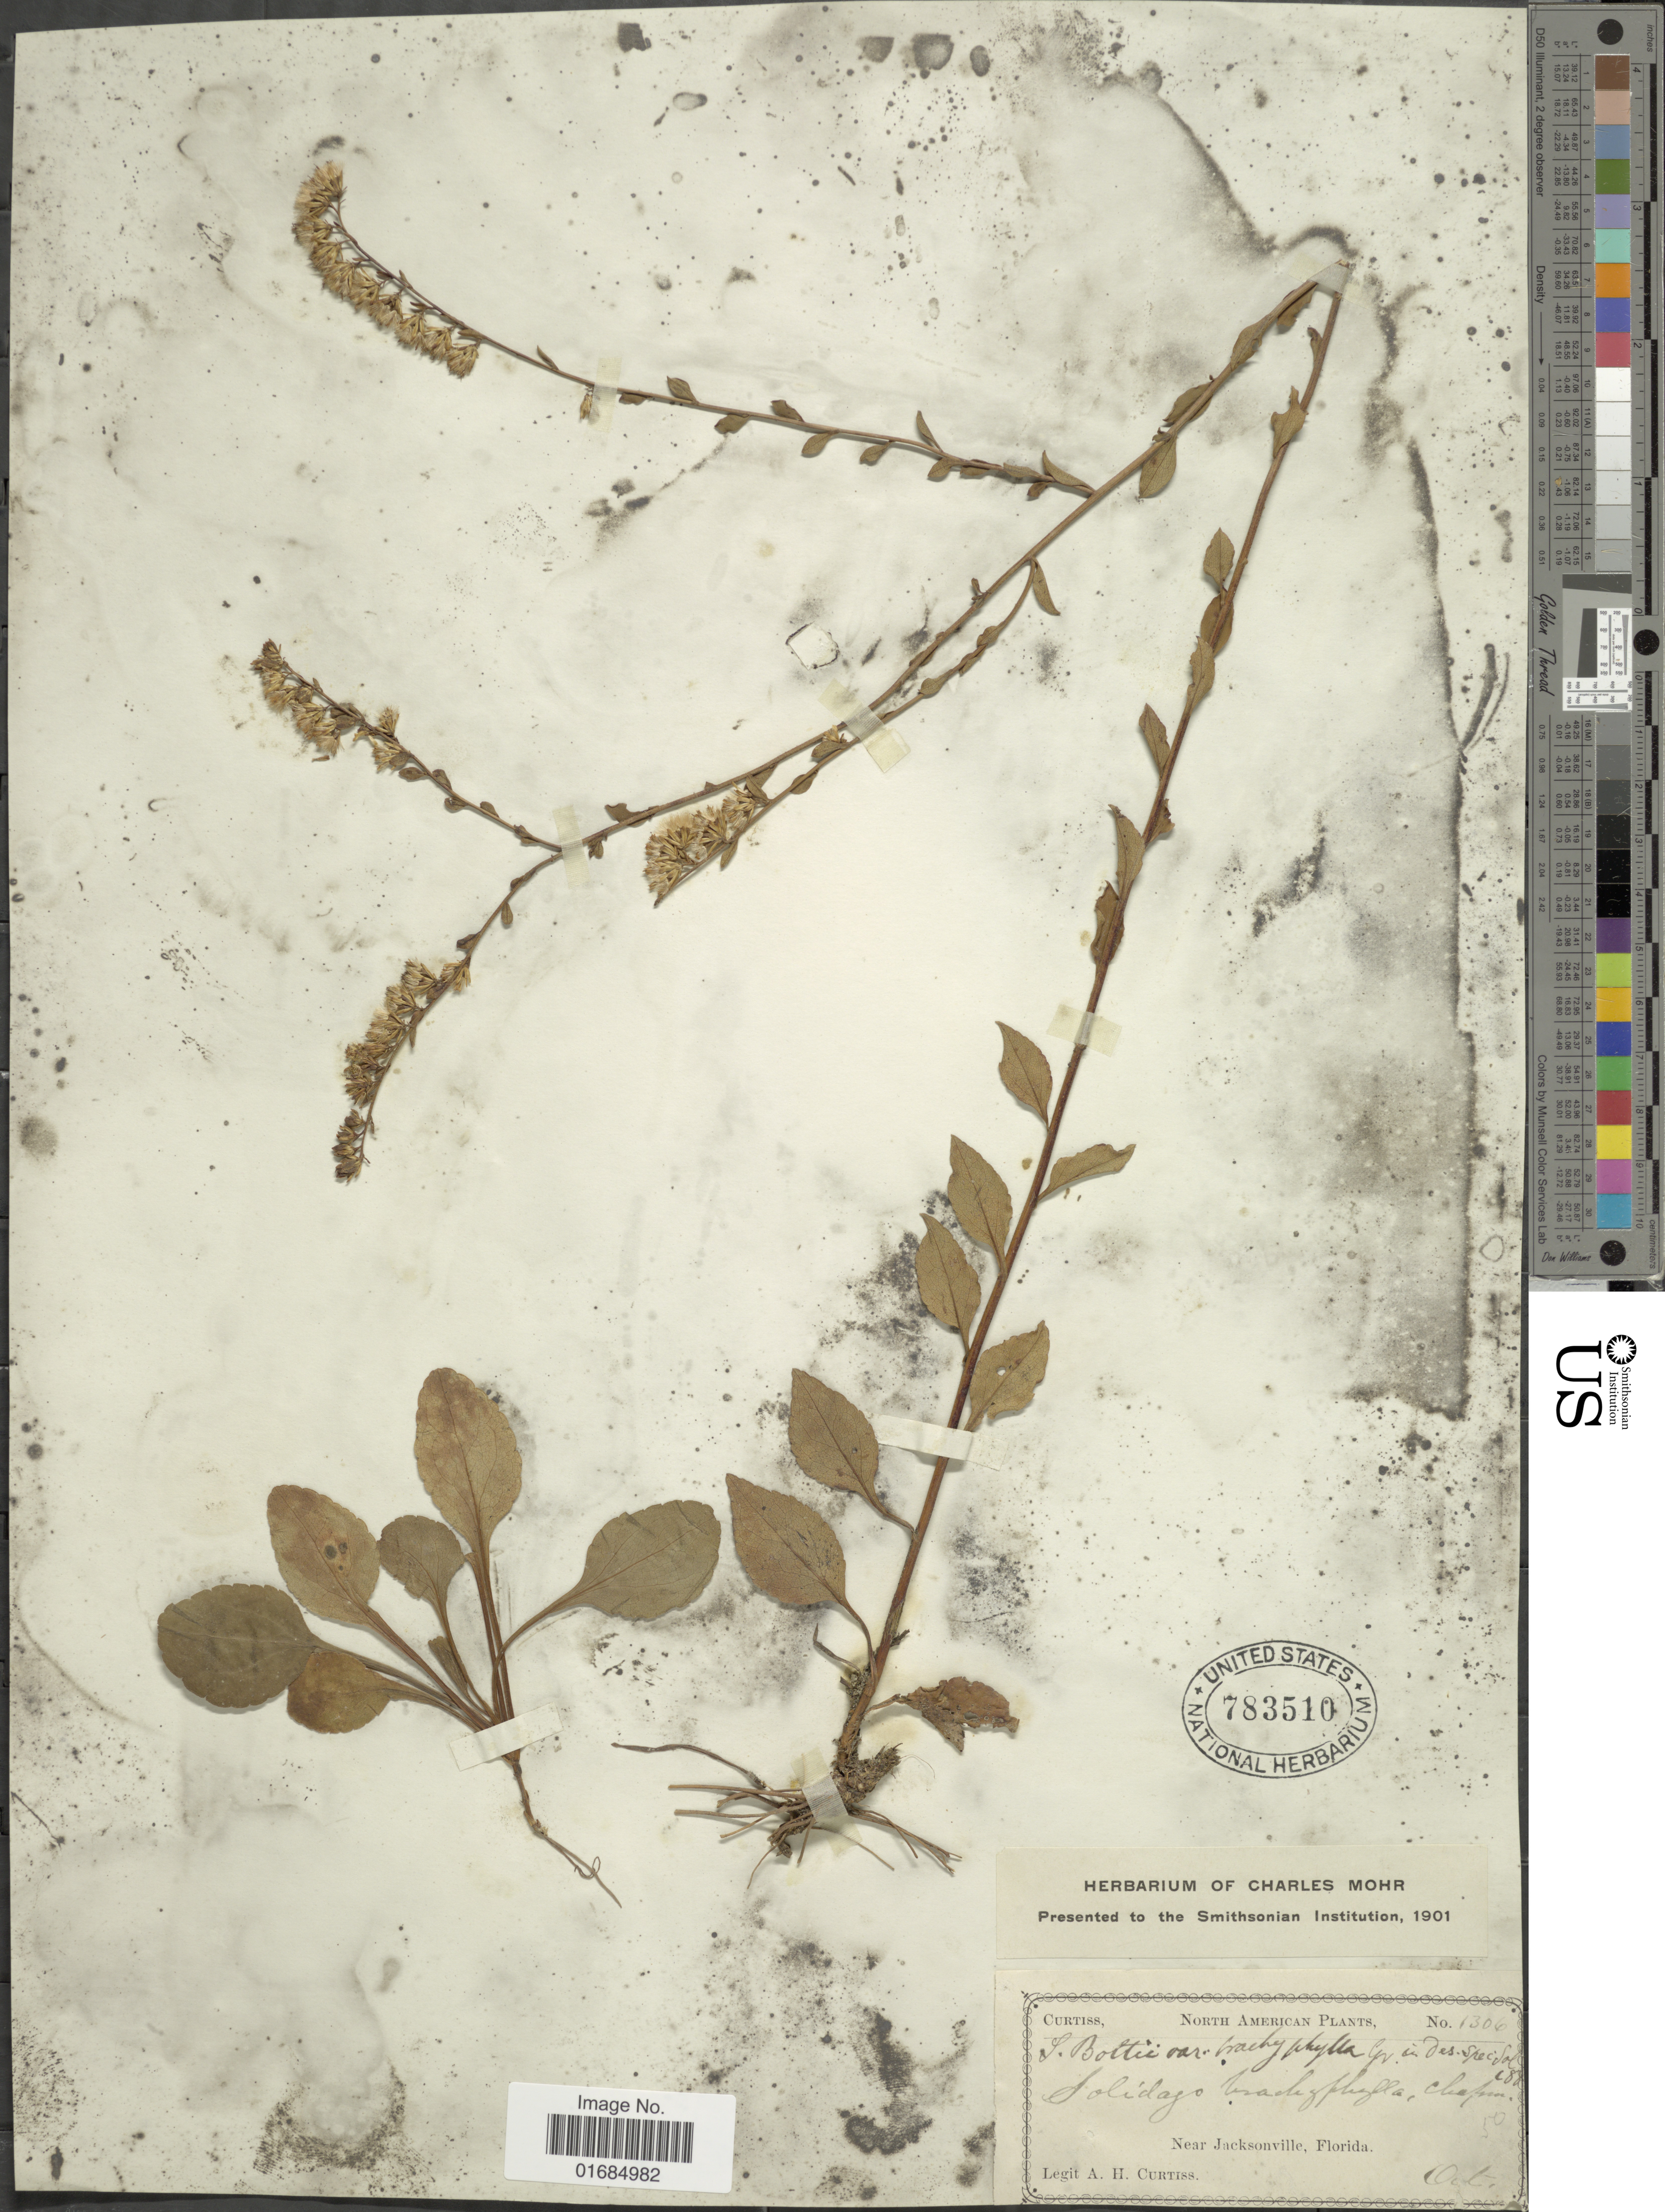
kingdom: Plantae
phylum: Tracheophyta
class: Magnoliopsida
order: Asterales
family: Asteraceae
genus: Solidago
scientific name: Solidago brachyphylla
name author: Chapman ex Torr. & A. Gray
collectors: A. H. Curtiss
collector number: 1306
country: United States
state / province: Florida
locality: Near Jacksonsville.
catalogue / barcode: US 783510